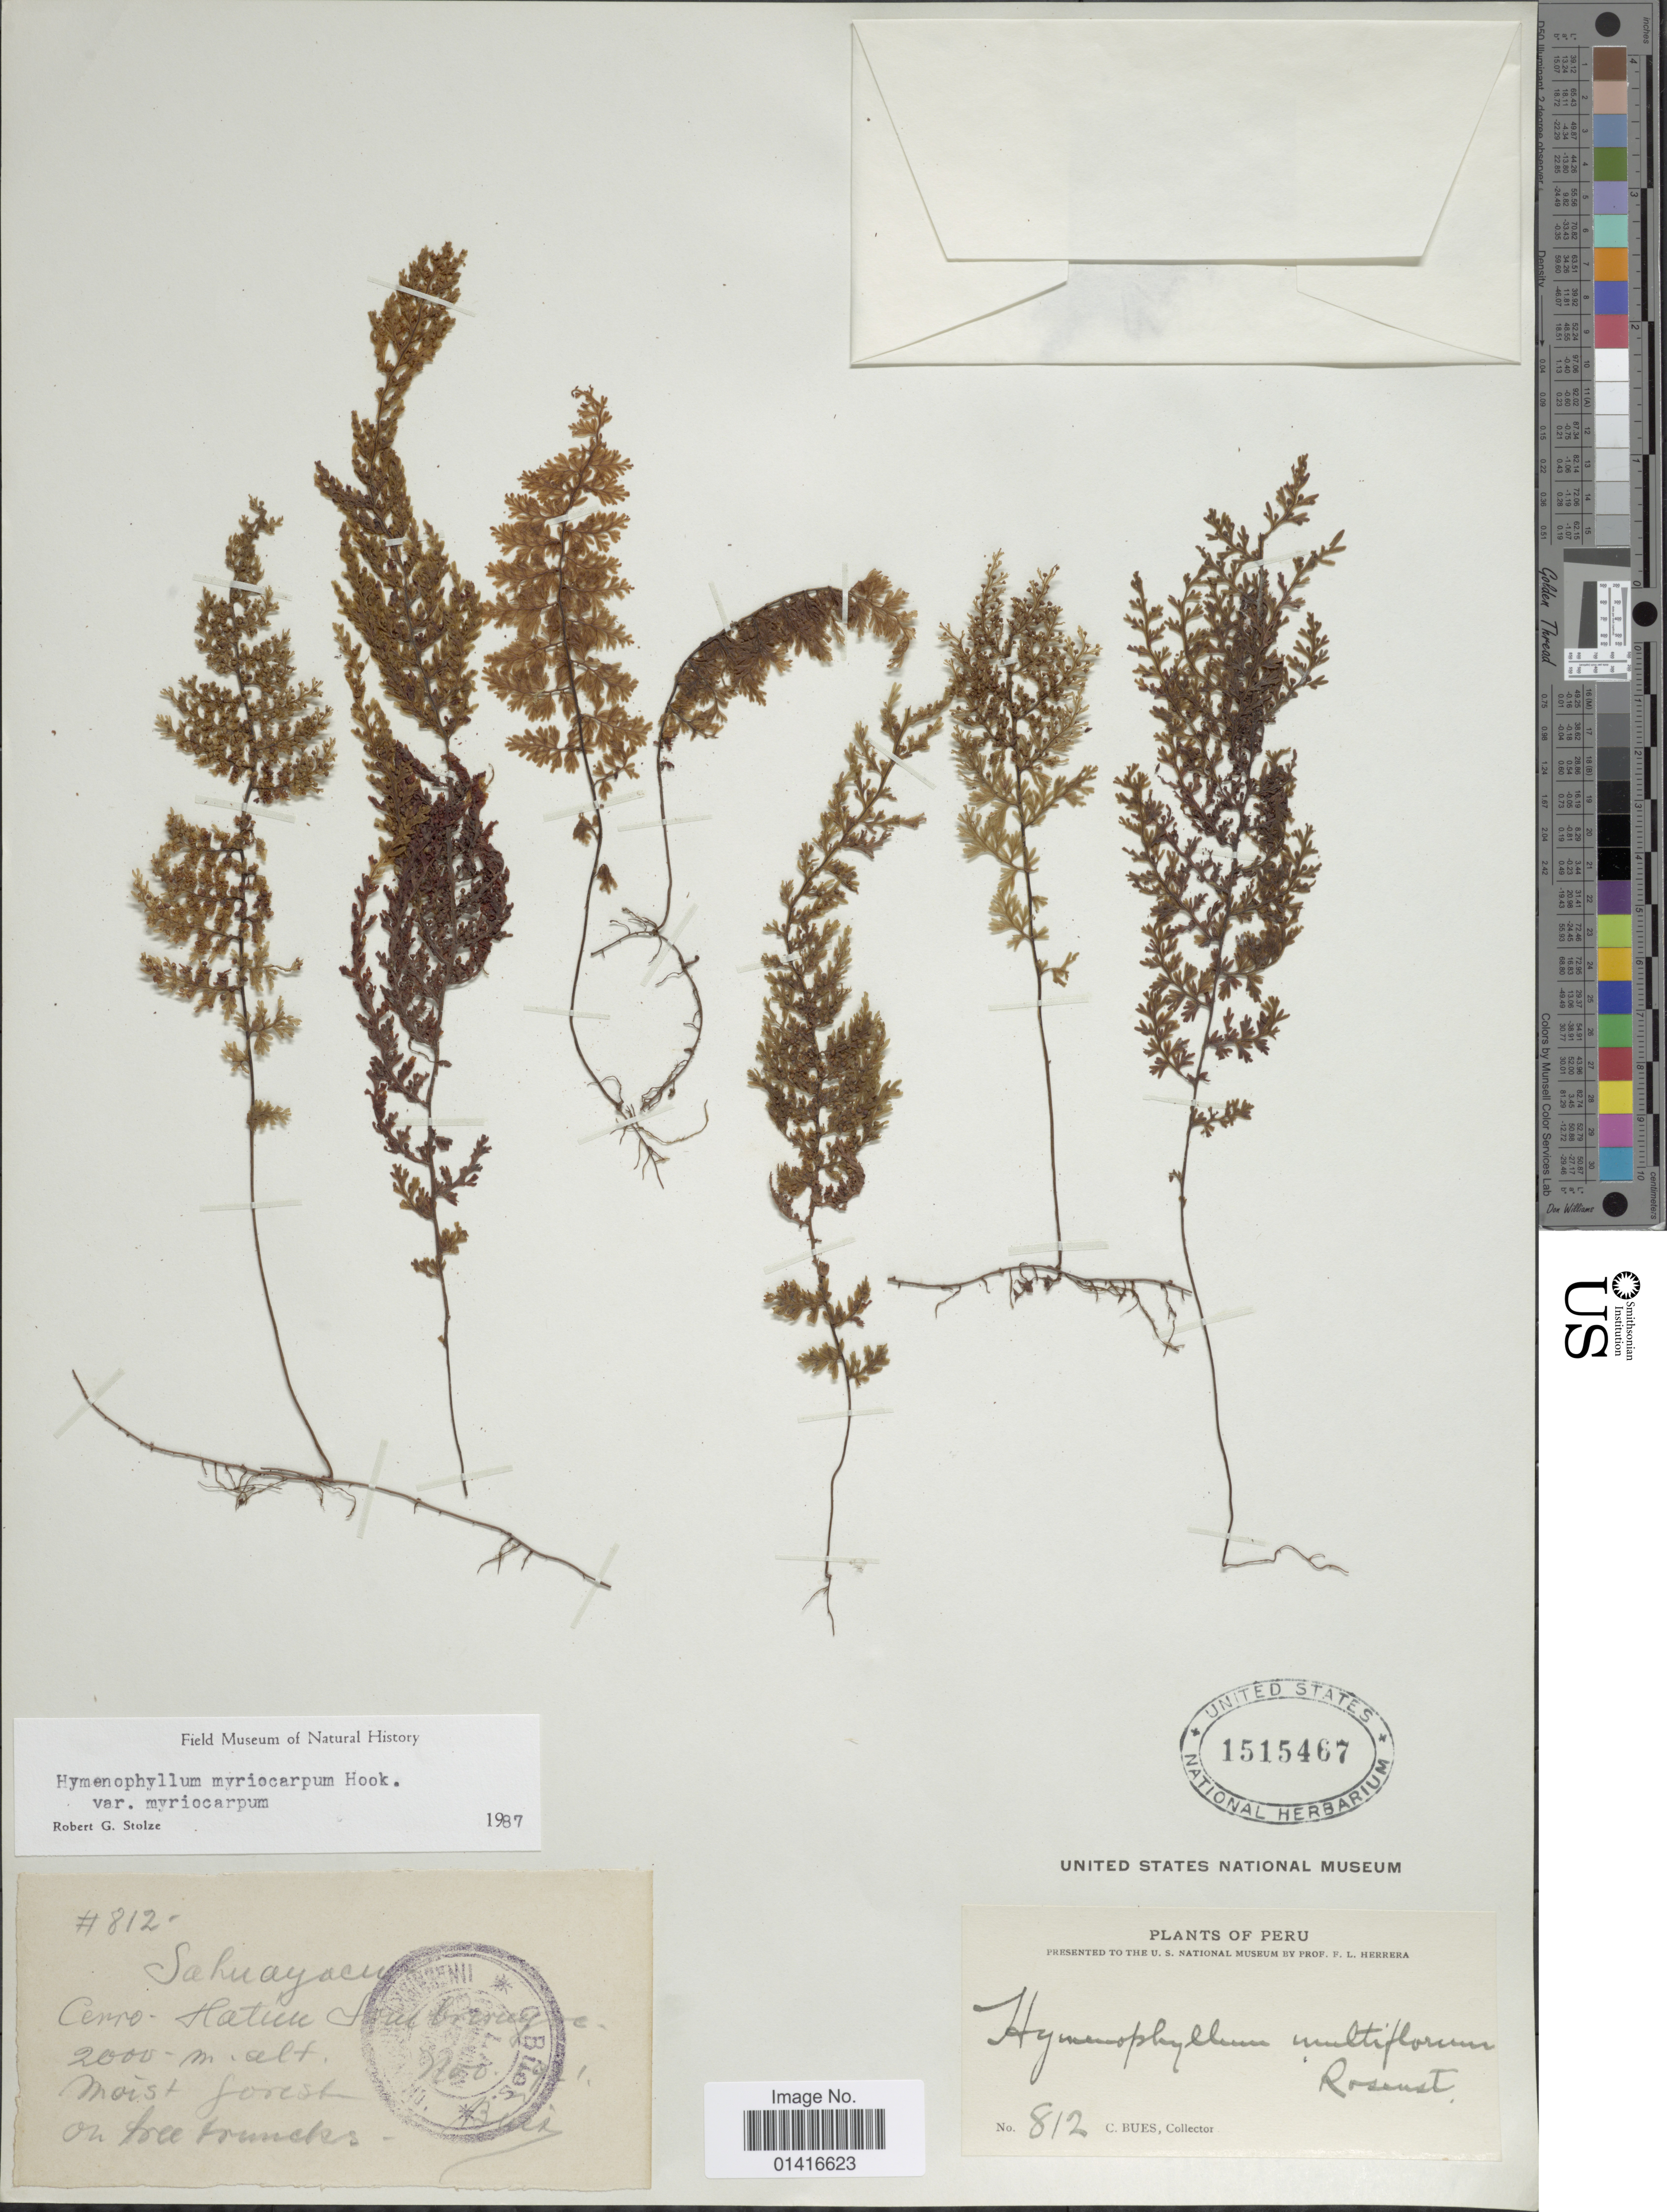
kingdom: Plantae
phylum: Tracheophyta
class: Polypodiopsida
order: Hymenophyllales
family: Hymenophyllaceae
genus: Hymenophyllum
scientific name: Hymenophyllum myriocarpum var. myriocarpum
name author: Hook.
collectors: C. Bues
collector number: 812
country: Peru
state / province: Cusco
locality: Sahuayaco. Cerro Hatun, Sombreruyoc, Moist forest on tree truncks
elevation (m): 2000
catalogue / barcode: US 1515467